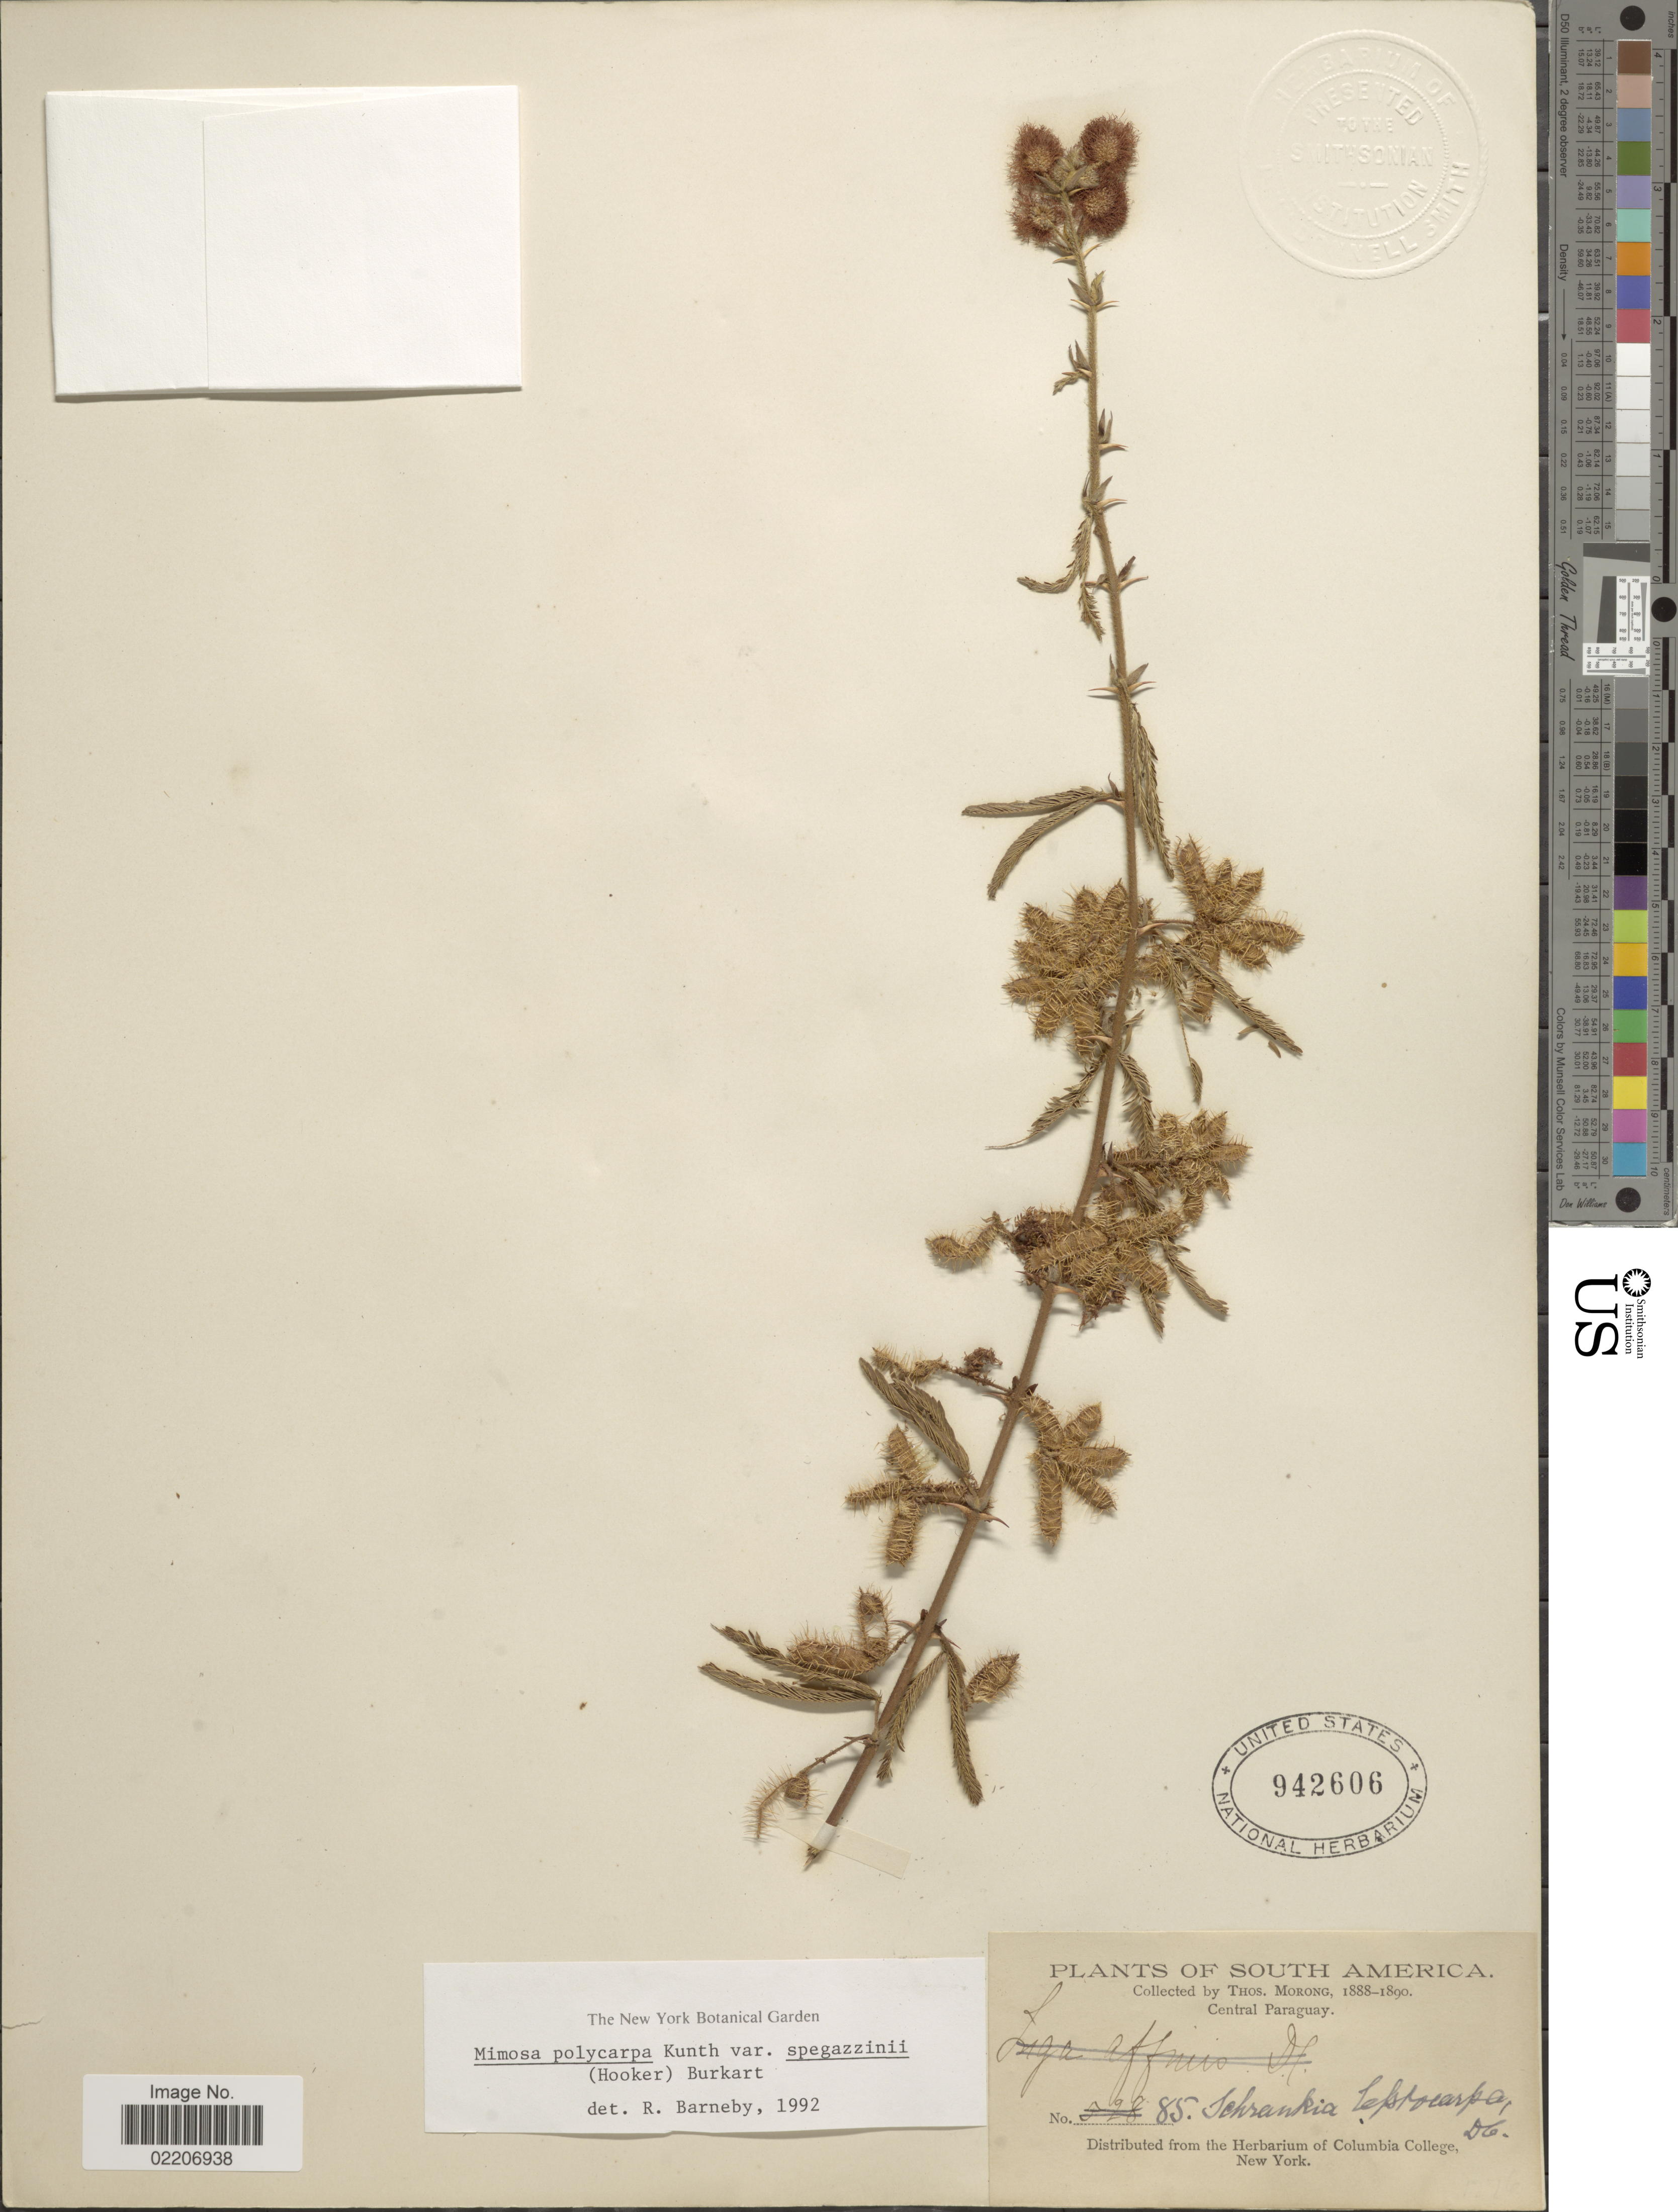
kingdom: Plantae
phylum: Tracheophyta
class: Magnoliopsida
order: Fabales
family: Fabaceae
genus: Mimosa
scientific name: Mimosa polycarpa var. spegazzinii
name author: (Pirotta) Burkart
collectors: ex herb. T. Morong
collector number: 85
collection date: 1888/1890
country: Paraguay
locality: South America, Central Paraguay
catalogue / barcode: US 942606